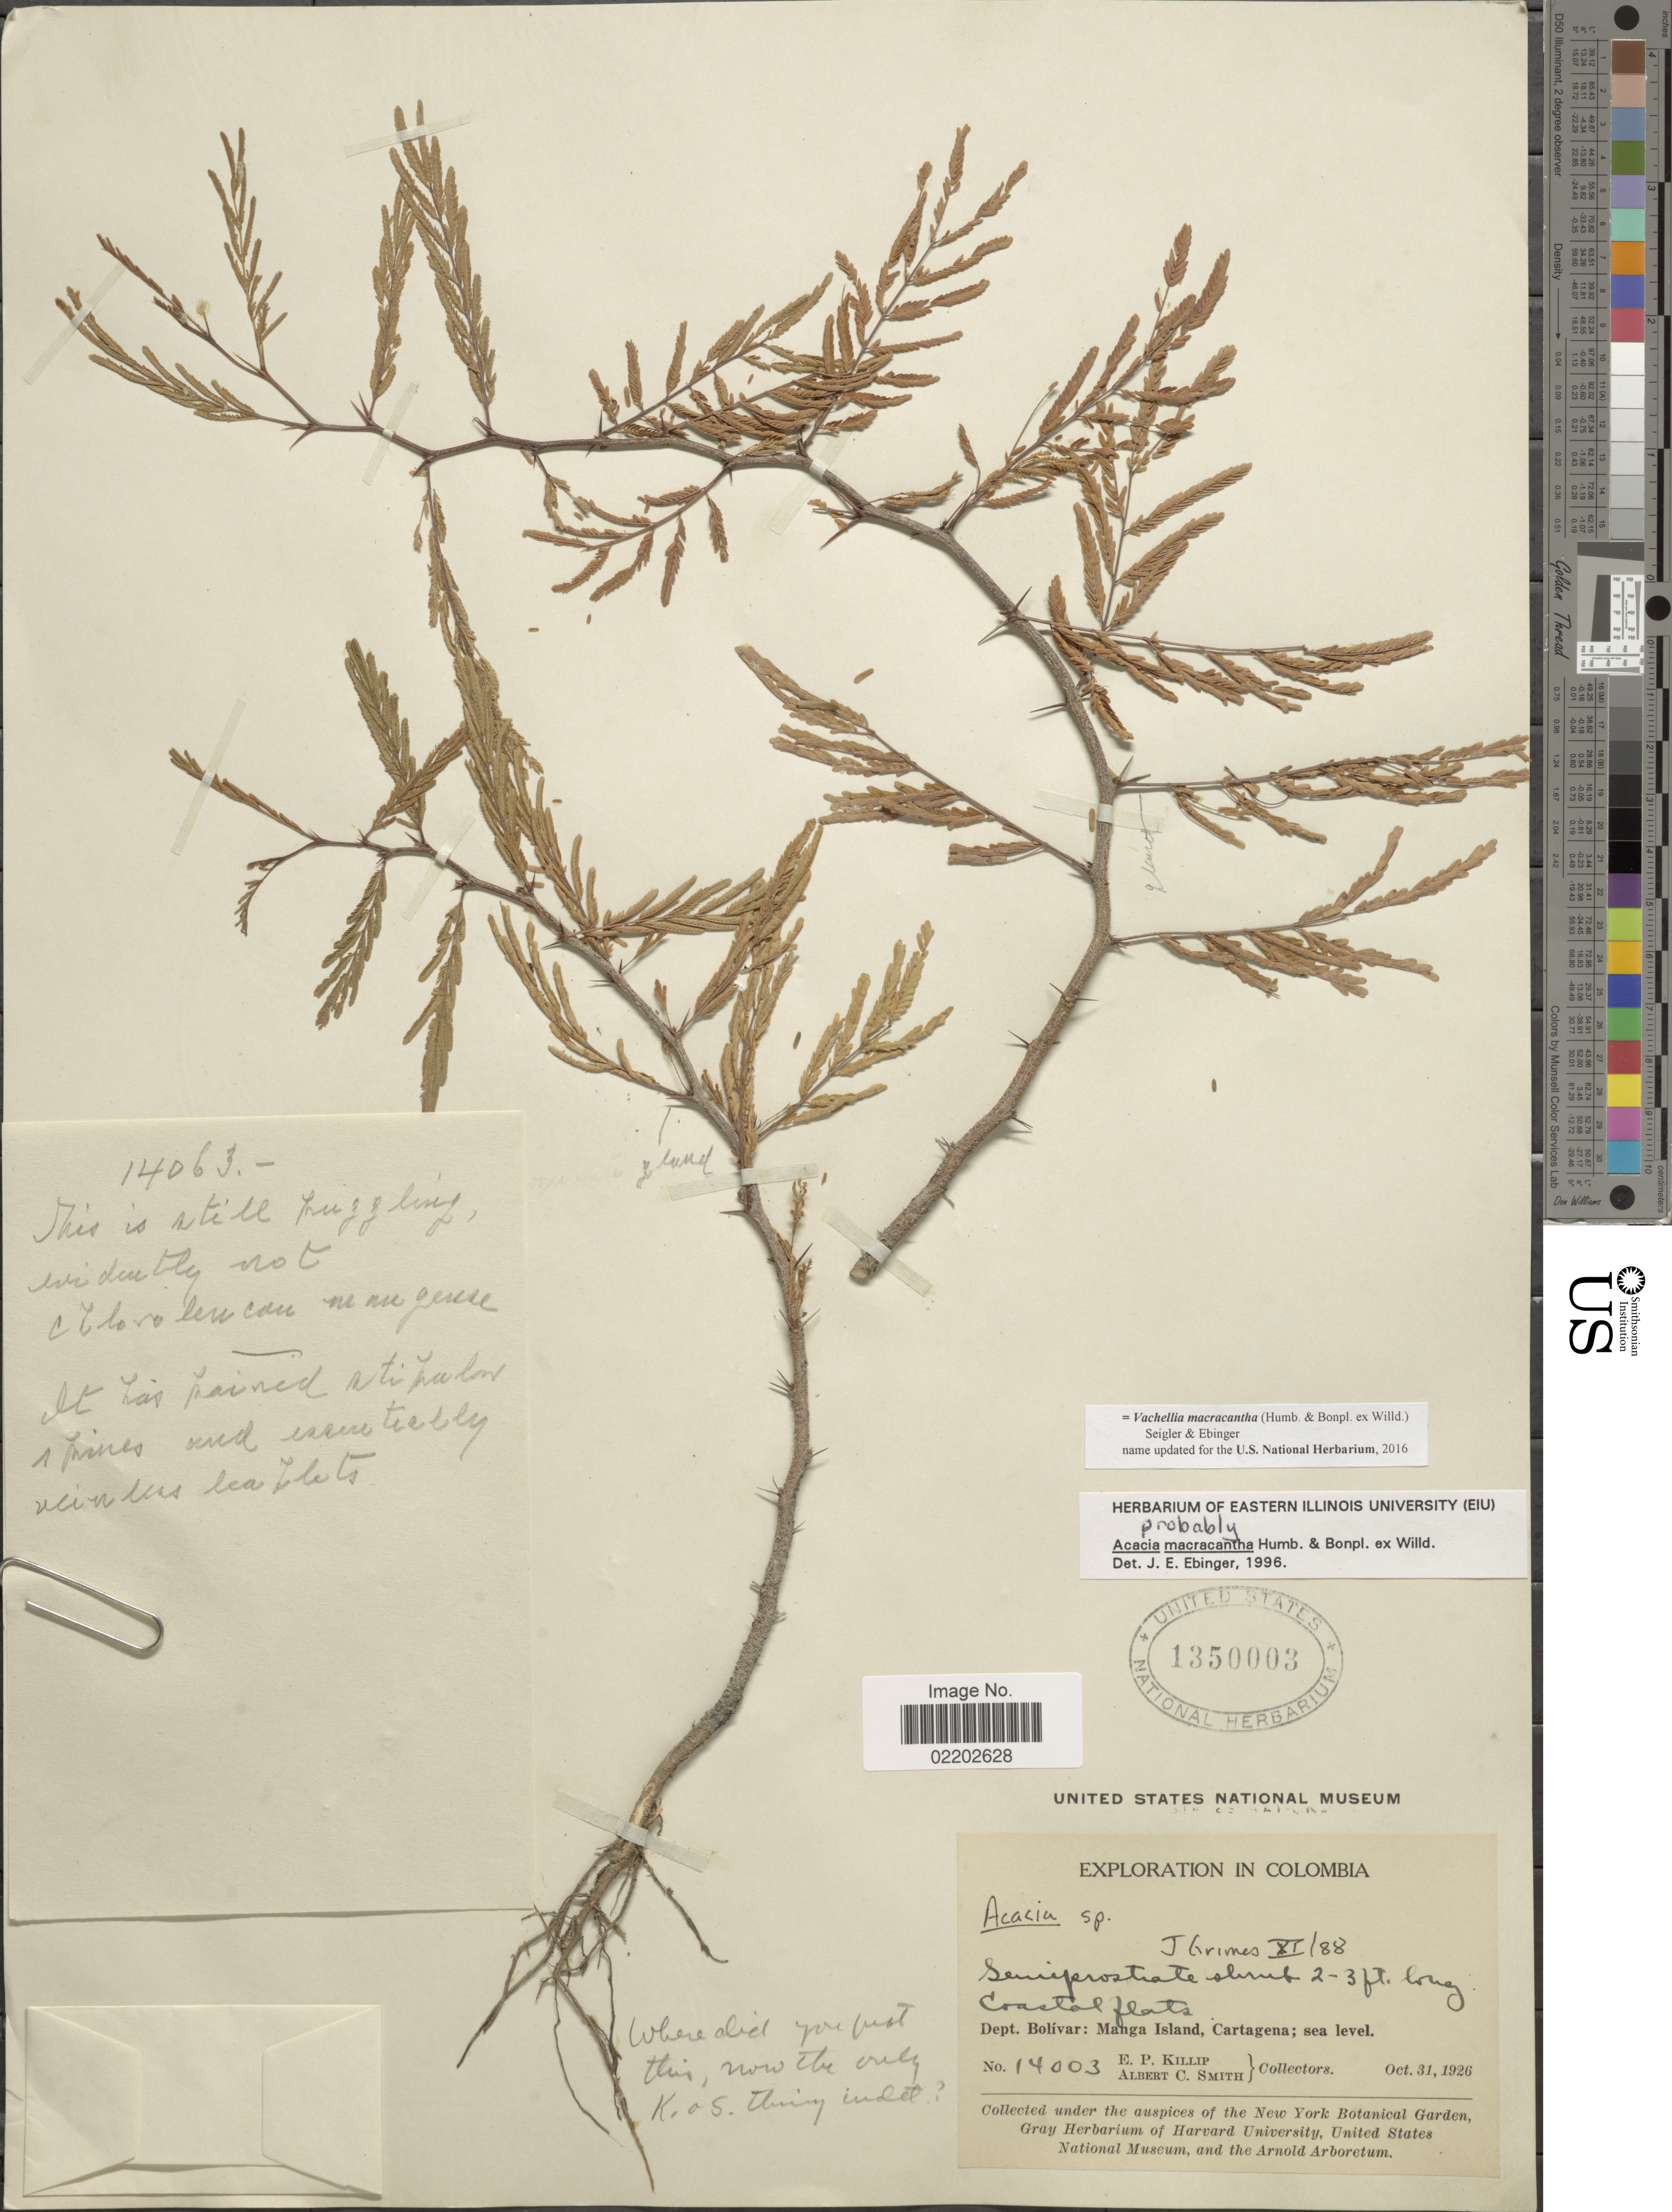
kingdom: Plantae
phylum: Tracheophyta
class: Magnoliopsida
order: Fabales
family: Fabaceae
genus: Vachellia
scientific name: Vachellia macracantha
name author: (Humb. & Bonpl. ex Willd.) Seigler & Ebinger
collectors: E. P. Killip & A. C. Smith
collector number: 14003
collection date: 1926-10-31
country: Colombia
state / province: Bolívar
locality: Dept. Bolivar: Manga Island, Cartagena. Coastal flats.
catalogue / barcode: US 1350003